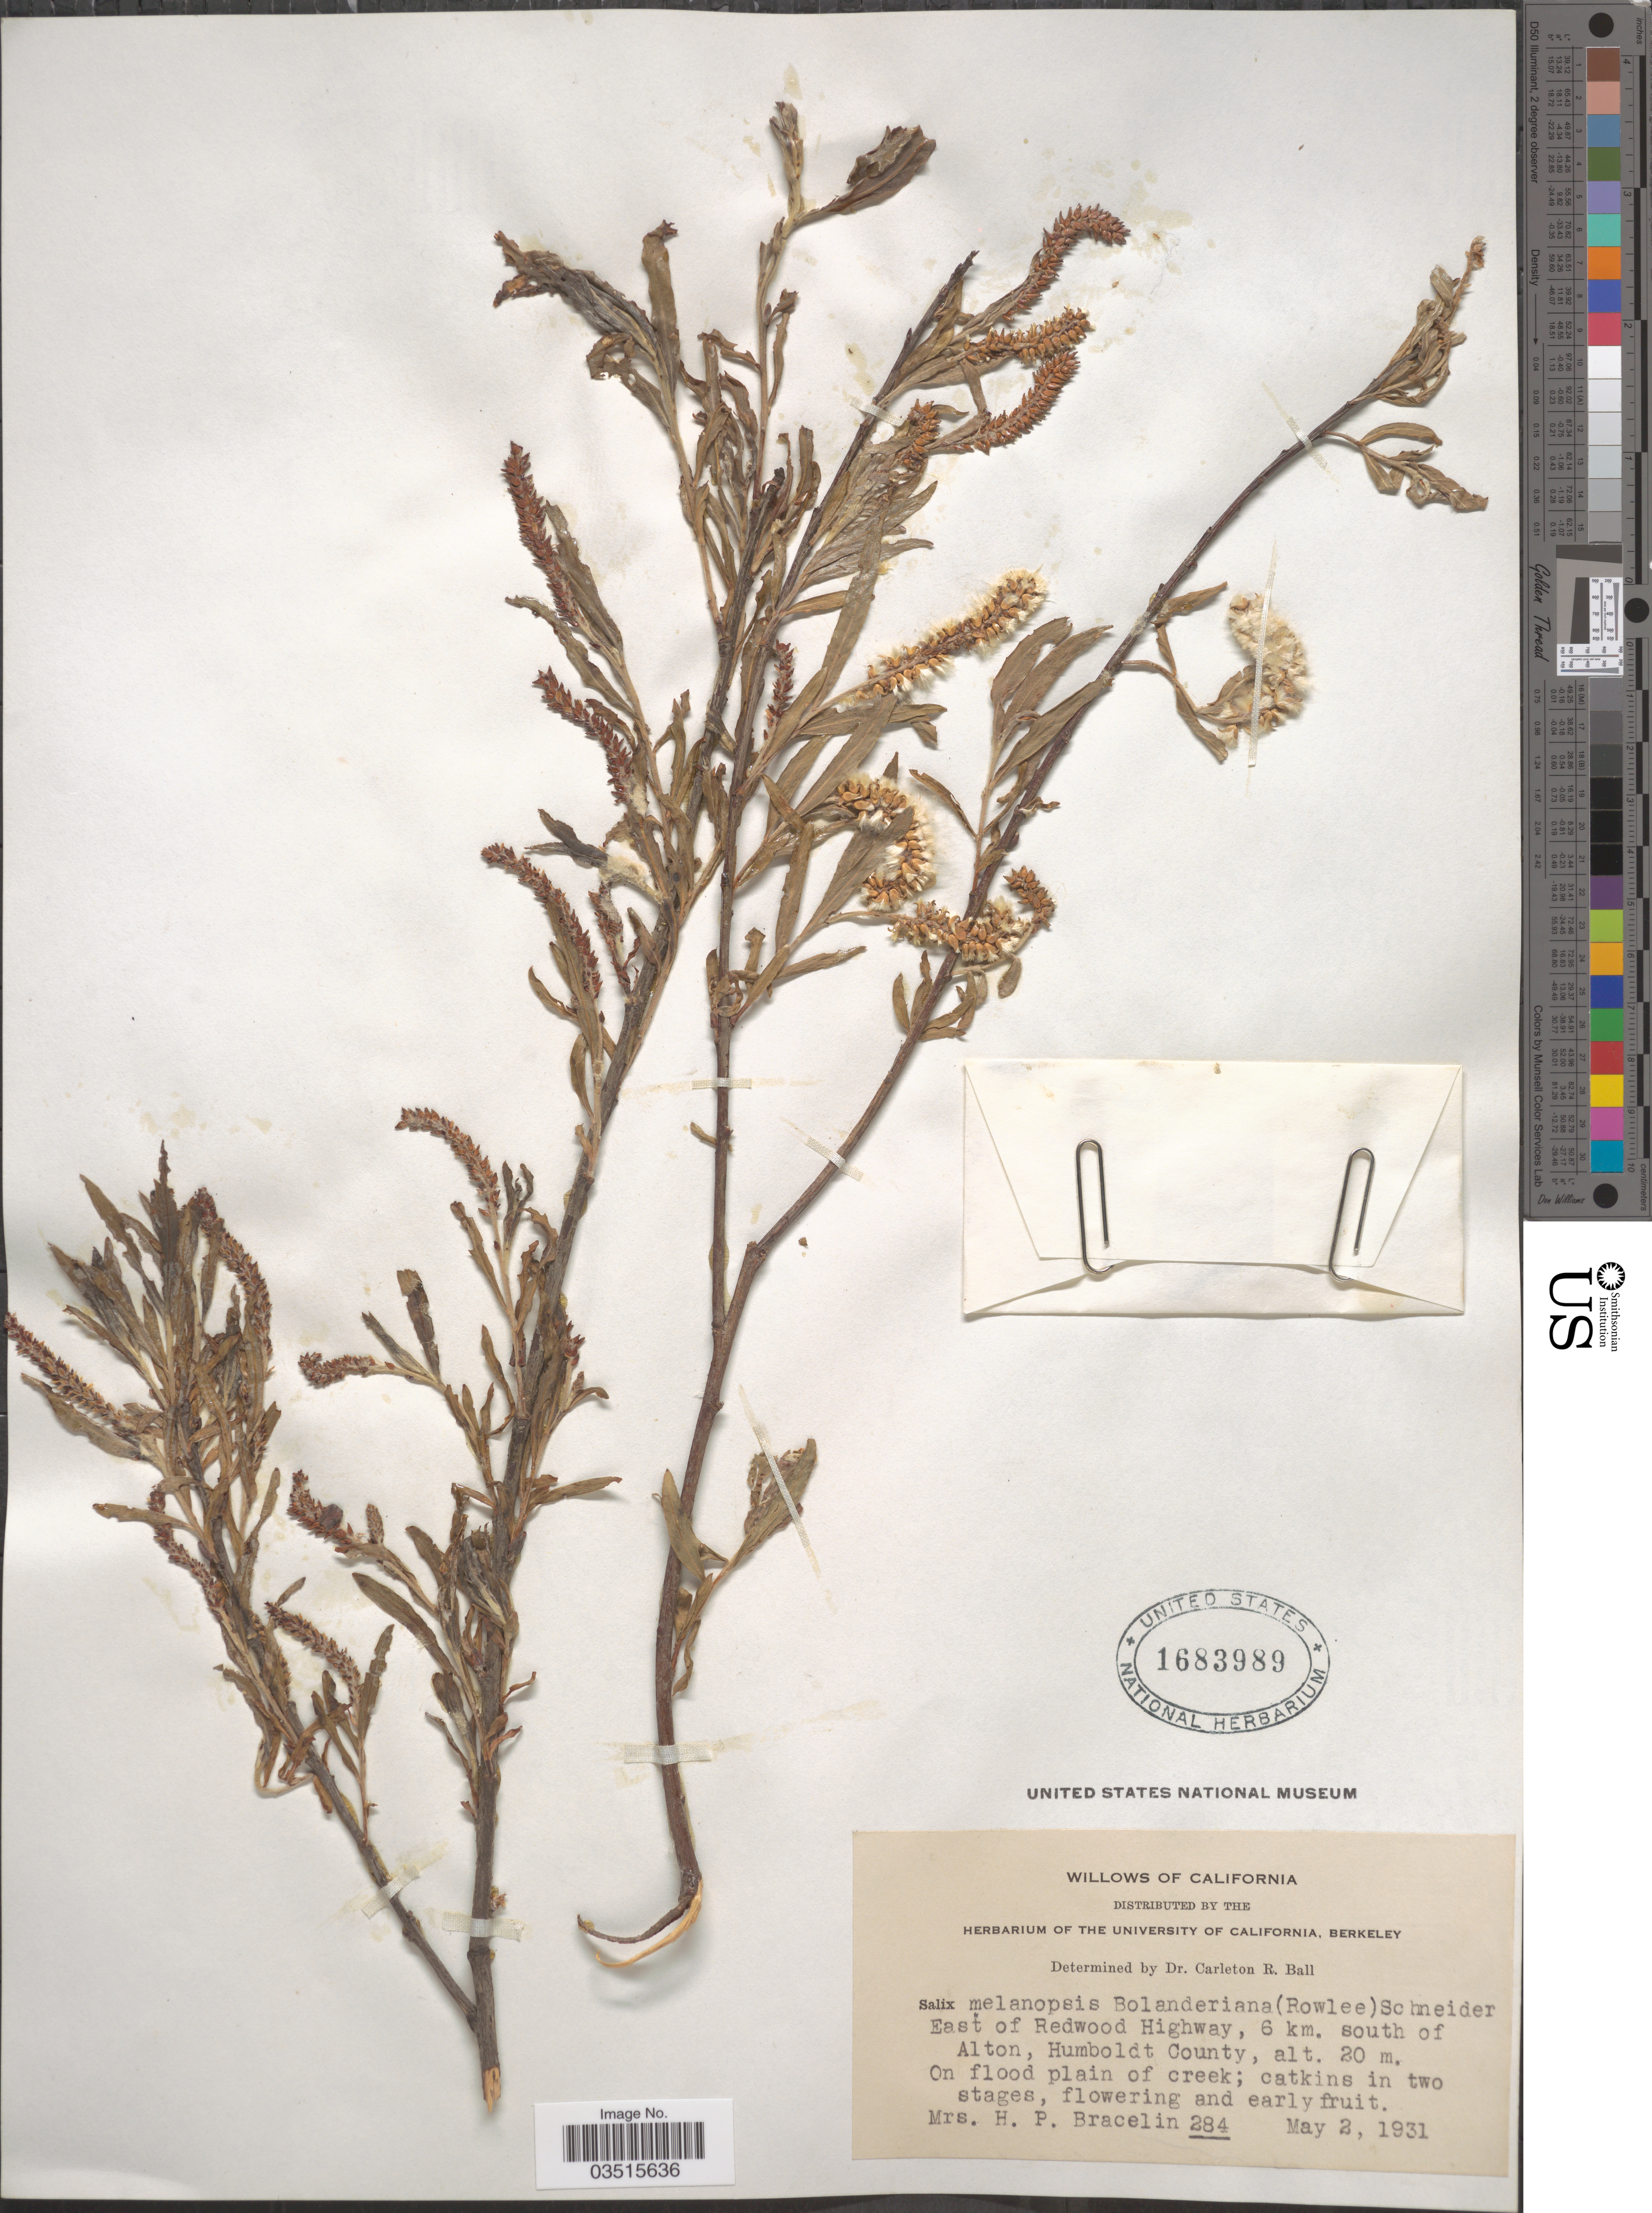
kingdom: Plantae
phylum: Tracheophyta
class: Magnoliopsida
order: Malpighiales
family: Salicaceae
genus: Salix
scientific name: Salix melanopsis var. bolanderiana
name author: (Rowlee) C.K. Schneid.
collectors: H. Bracelin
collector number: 284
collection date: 1931-05-02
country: United States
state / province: California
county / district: Humboldt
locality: East of Redwood Highway, 6 km. south of Alton, Humboldt County.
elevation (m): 20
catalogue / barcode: US 1683989